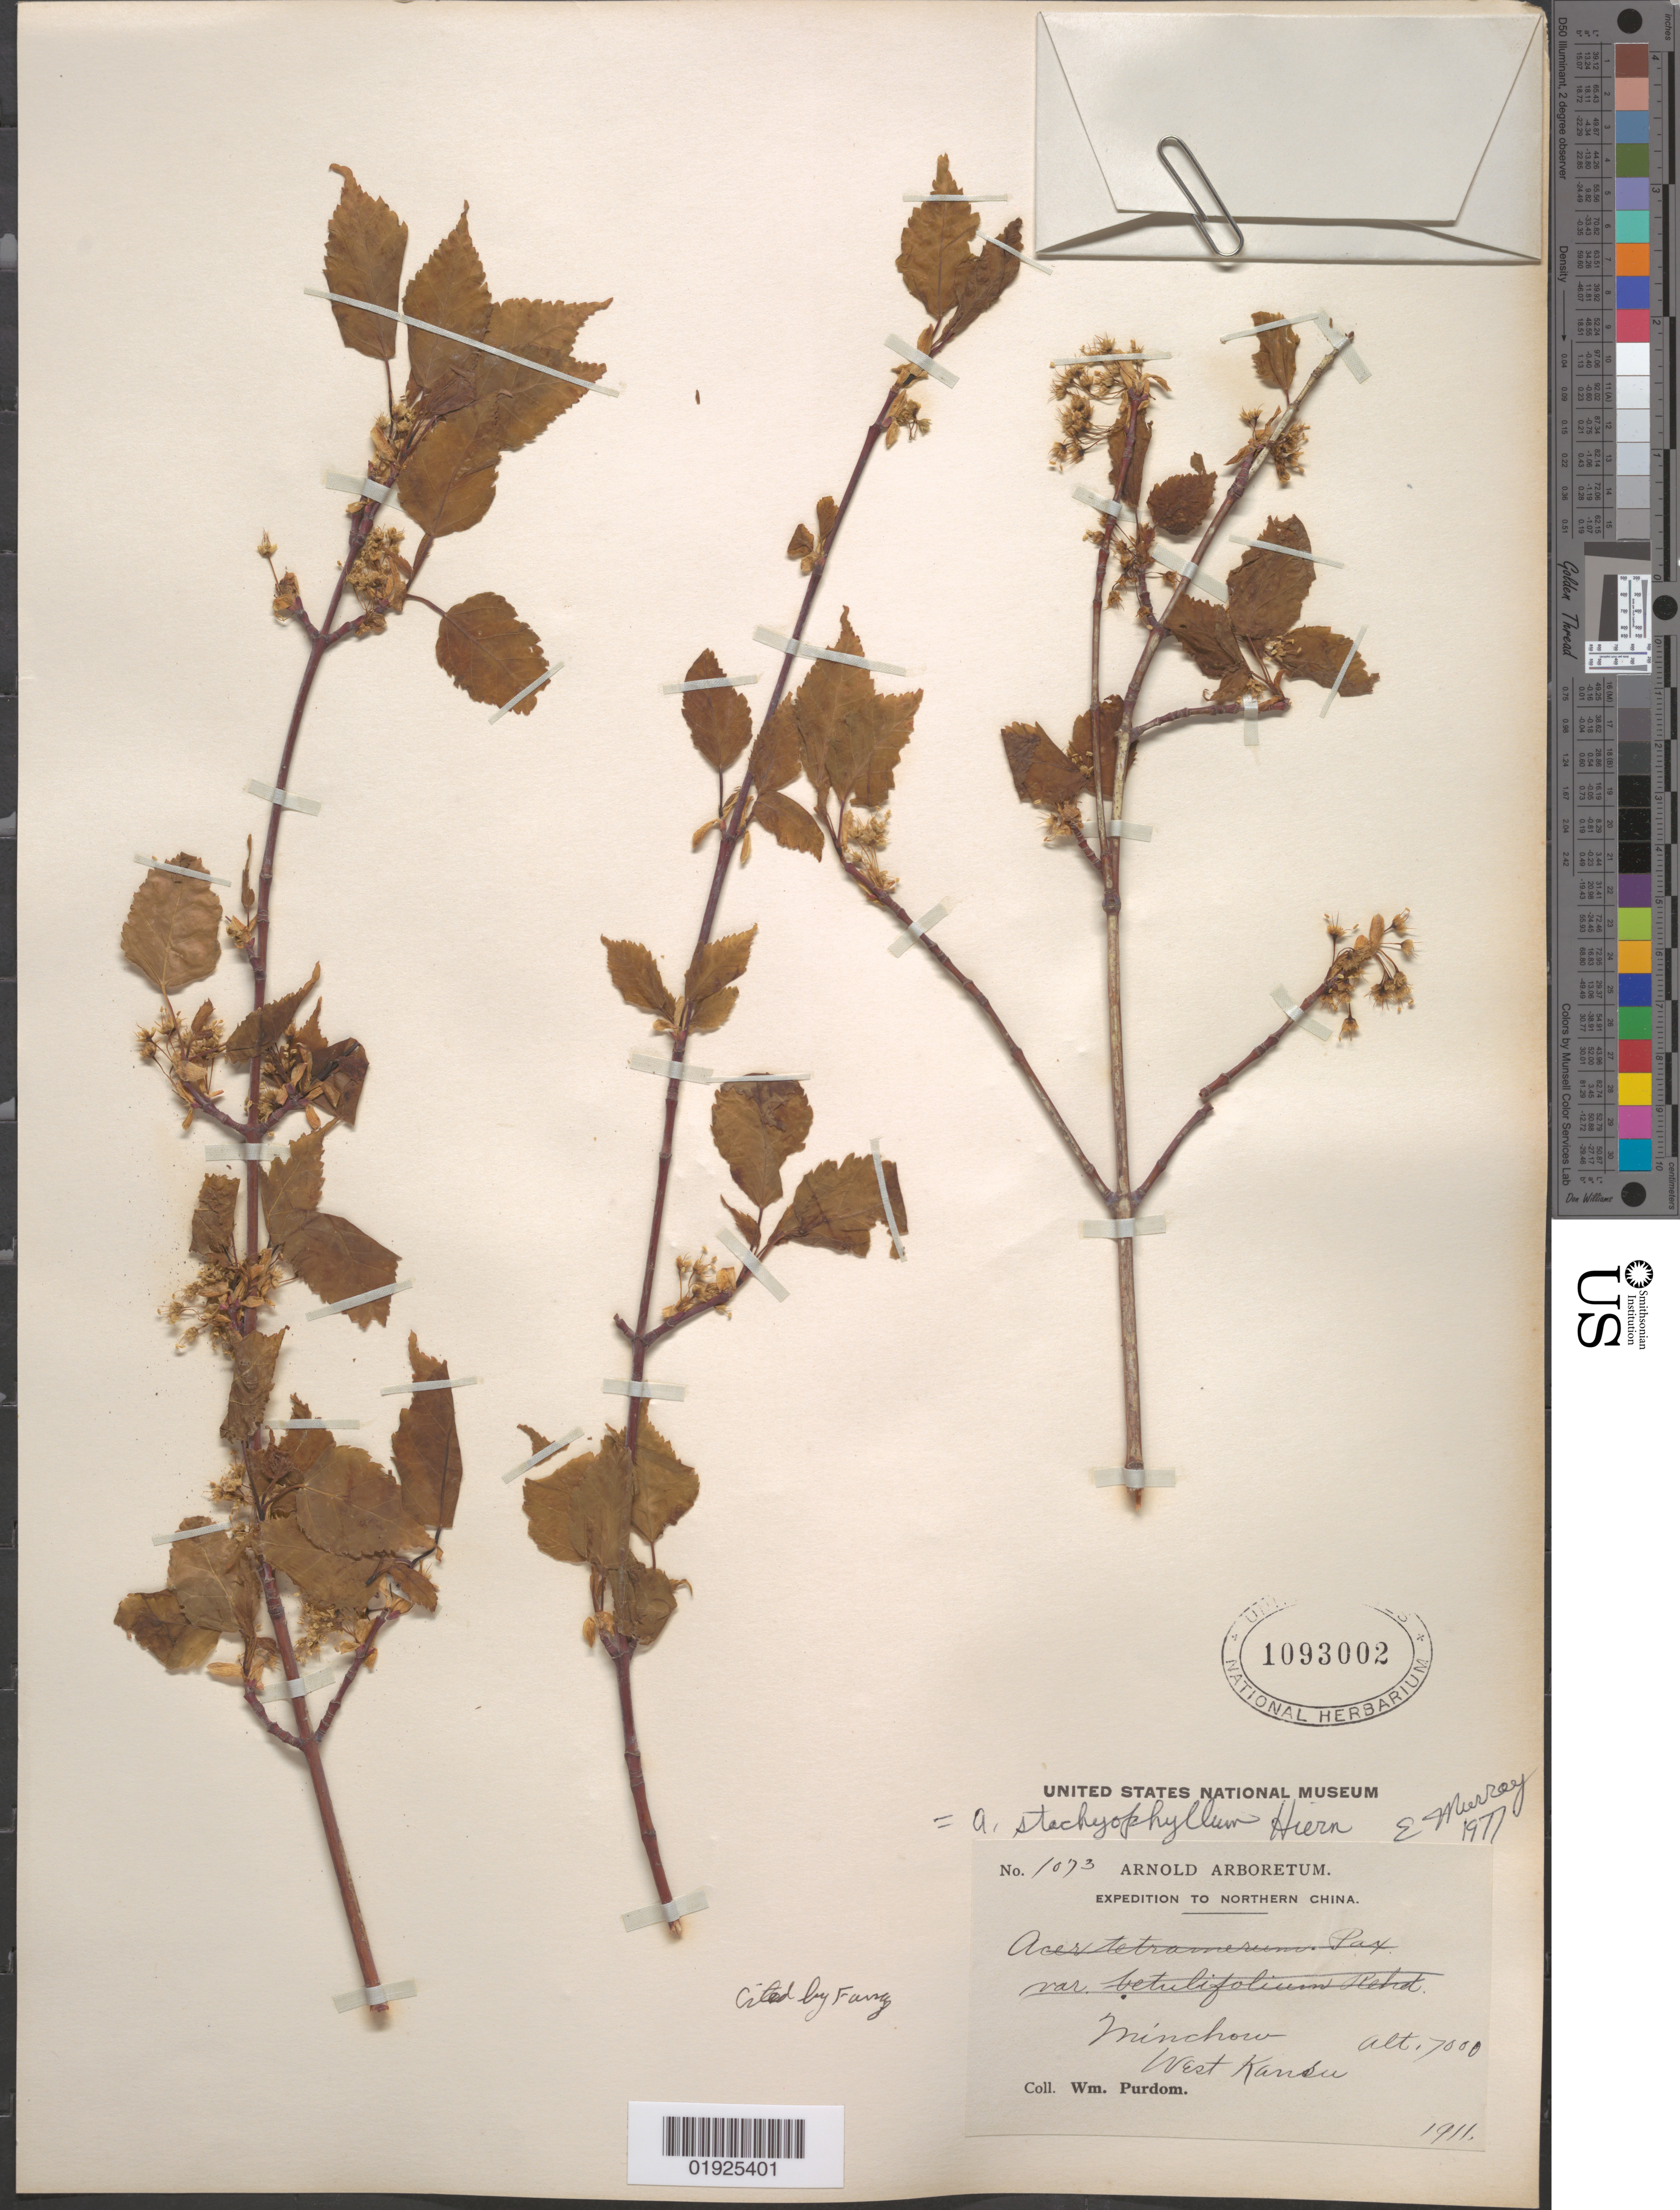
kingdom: Plantae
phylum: Tracheophyta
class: Magnoliopsida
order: Sapindales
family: Sapindaceae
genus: Acer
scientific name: Acer stachyophyllum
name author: Hiern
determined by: Murray, Edward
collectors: W. Purdom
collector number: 1073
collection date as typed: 1911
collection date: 1911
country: China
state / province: Gansu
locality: Minchow, West Kansu [Gansu]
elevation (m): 2134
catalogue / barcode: US 1093002